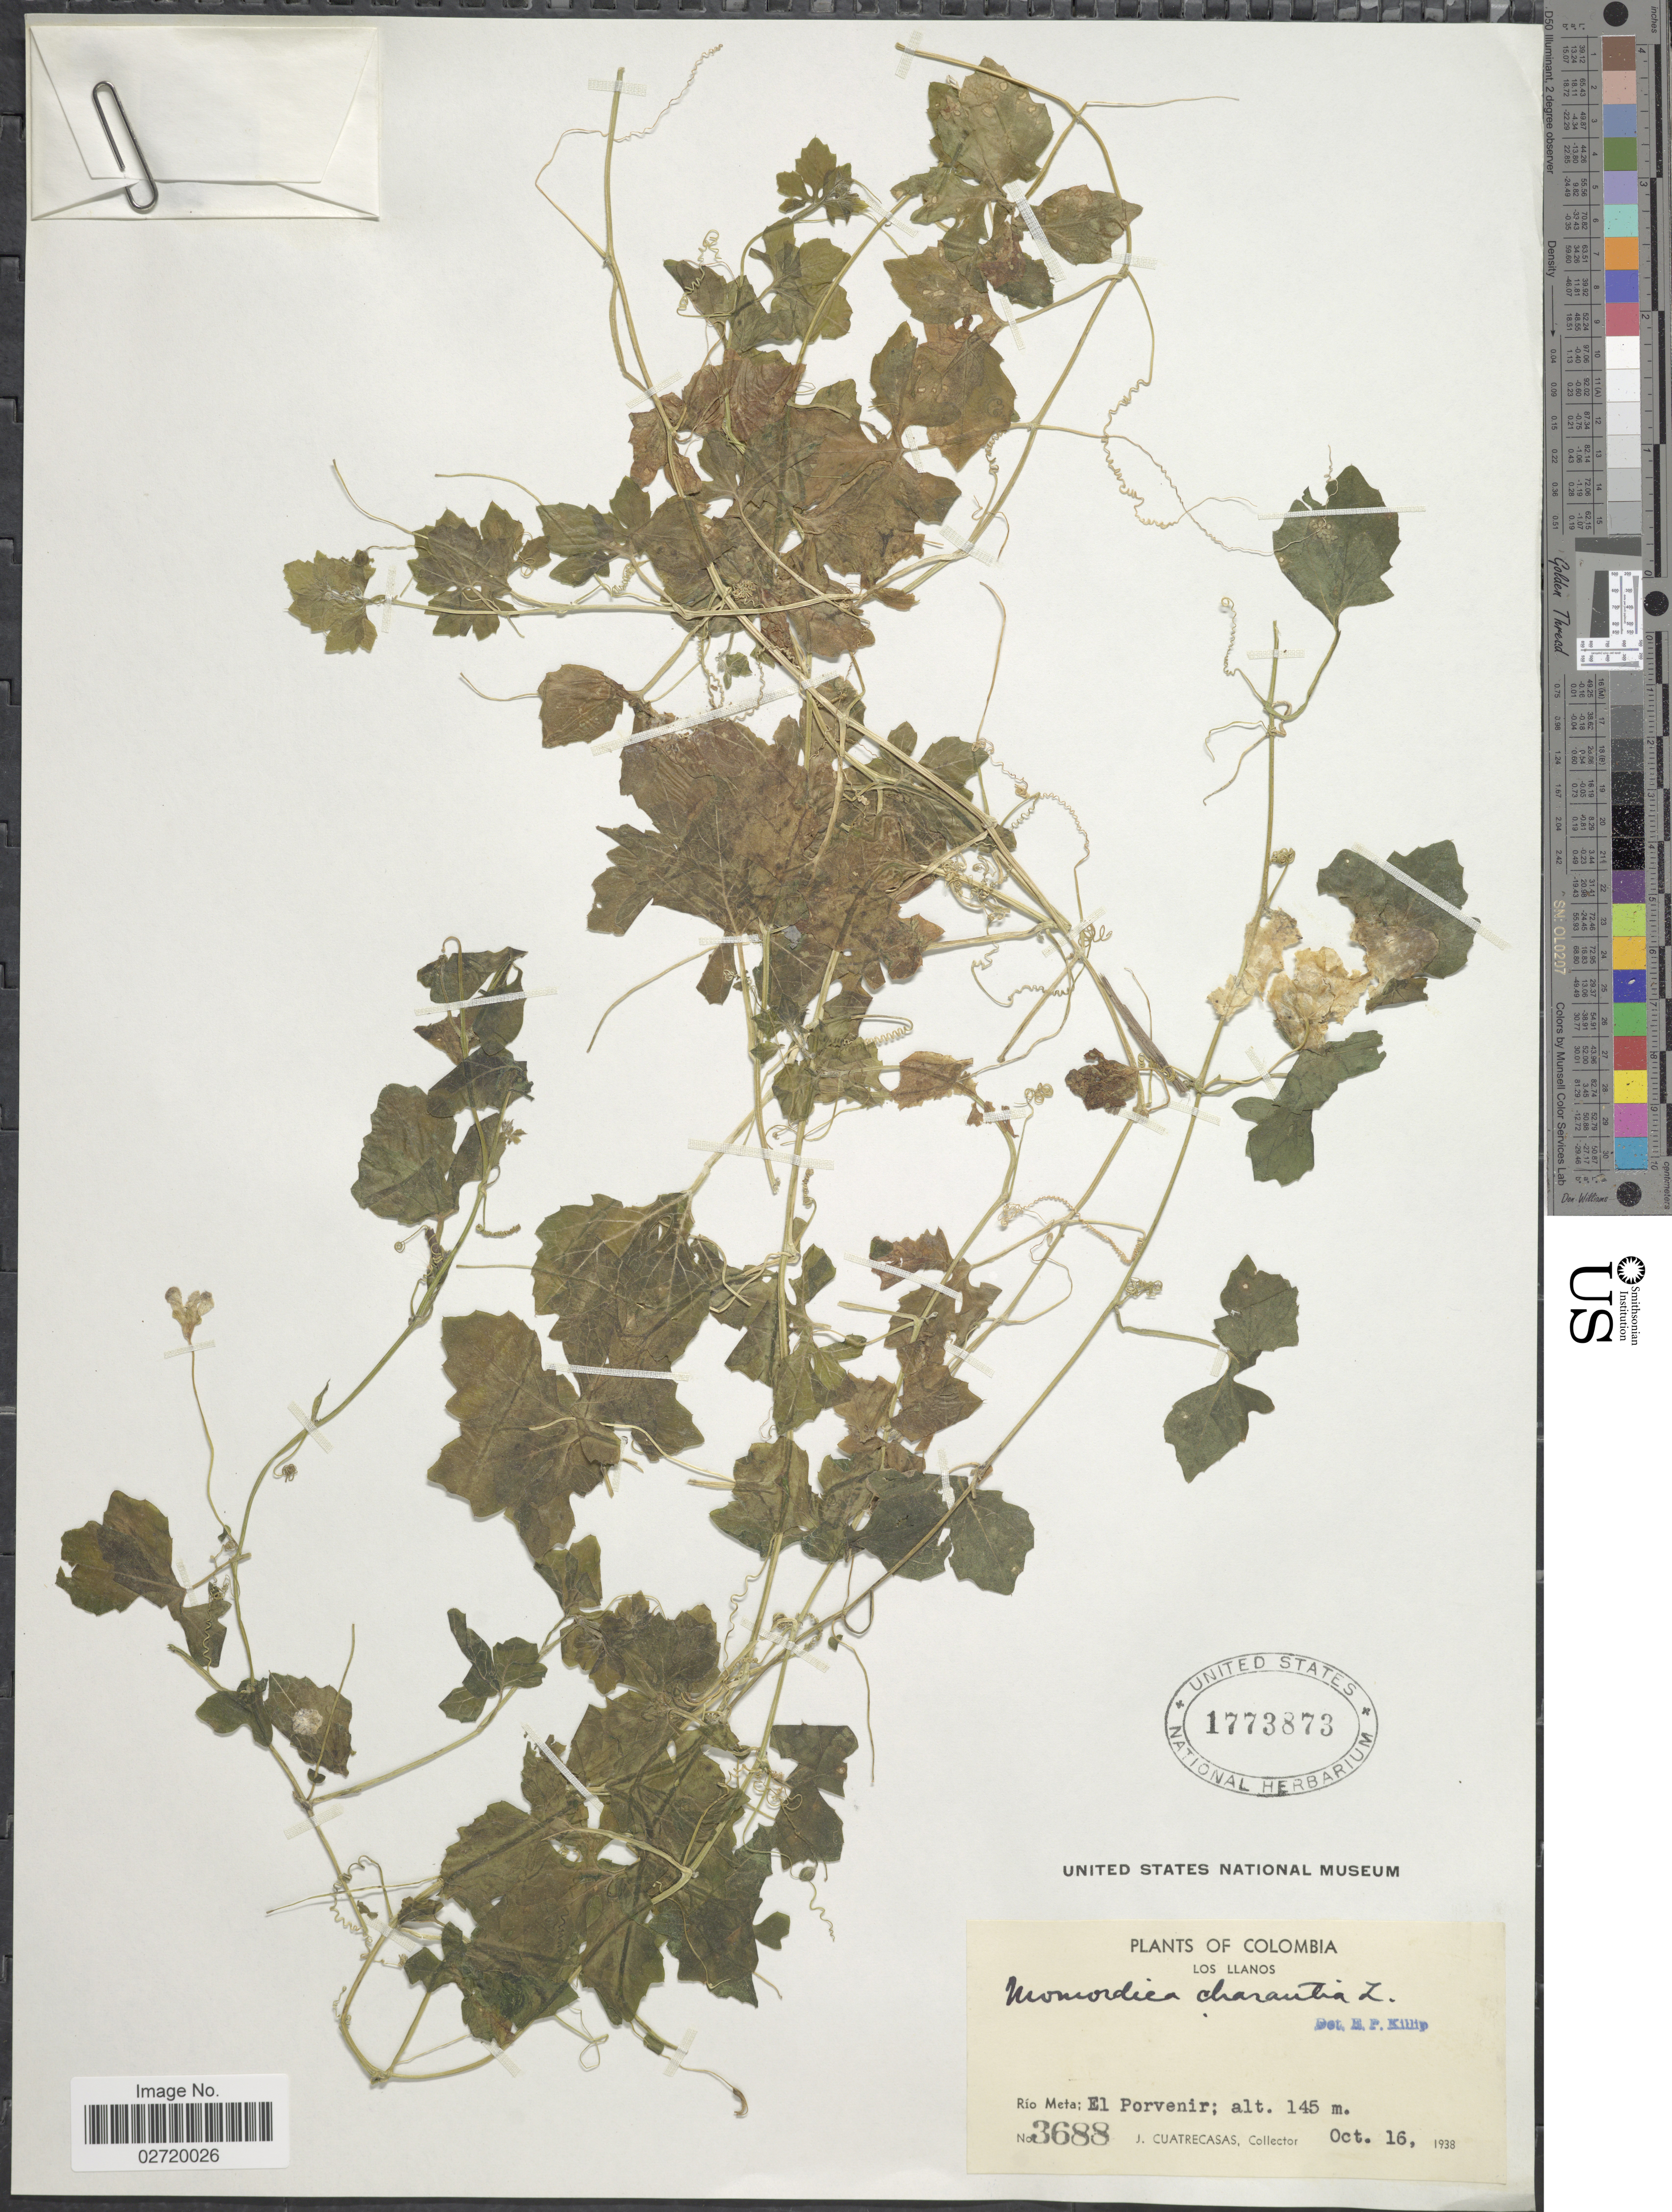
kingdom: Plantae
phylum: Tracheophyta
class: Magnoliopsida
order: Cucurbitales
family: Cucurbitaceae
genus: Momordica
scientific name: Momordica charantia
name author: L.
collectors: J. Cuatrecasas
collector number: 3688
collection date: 1938-10-16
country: Colombia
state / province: Meta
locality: Los Llanos, Rio Meta, El Porvenir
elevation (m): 145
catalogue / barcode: US 1773873